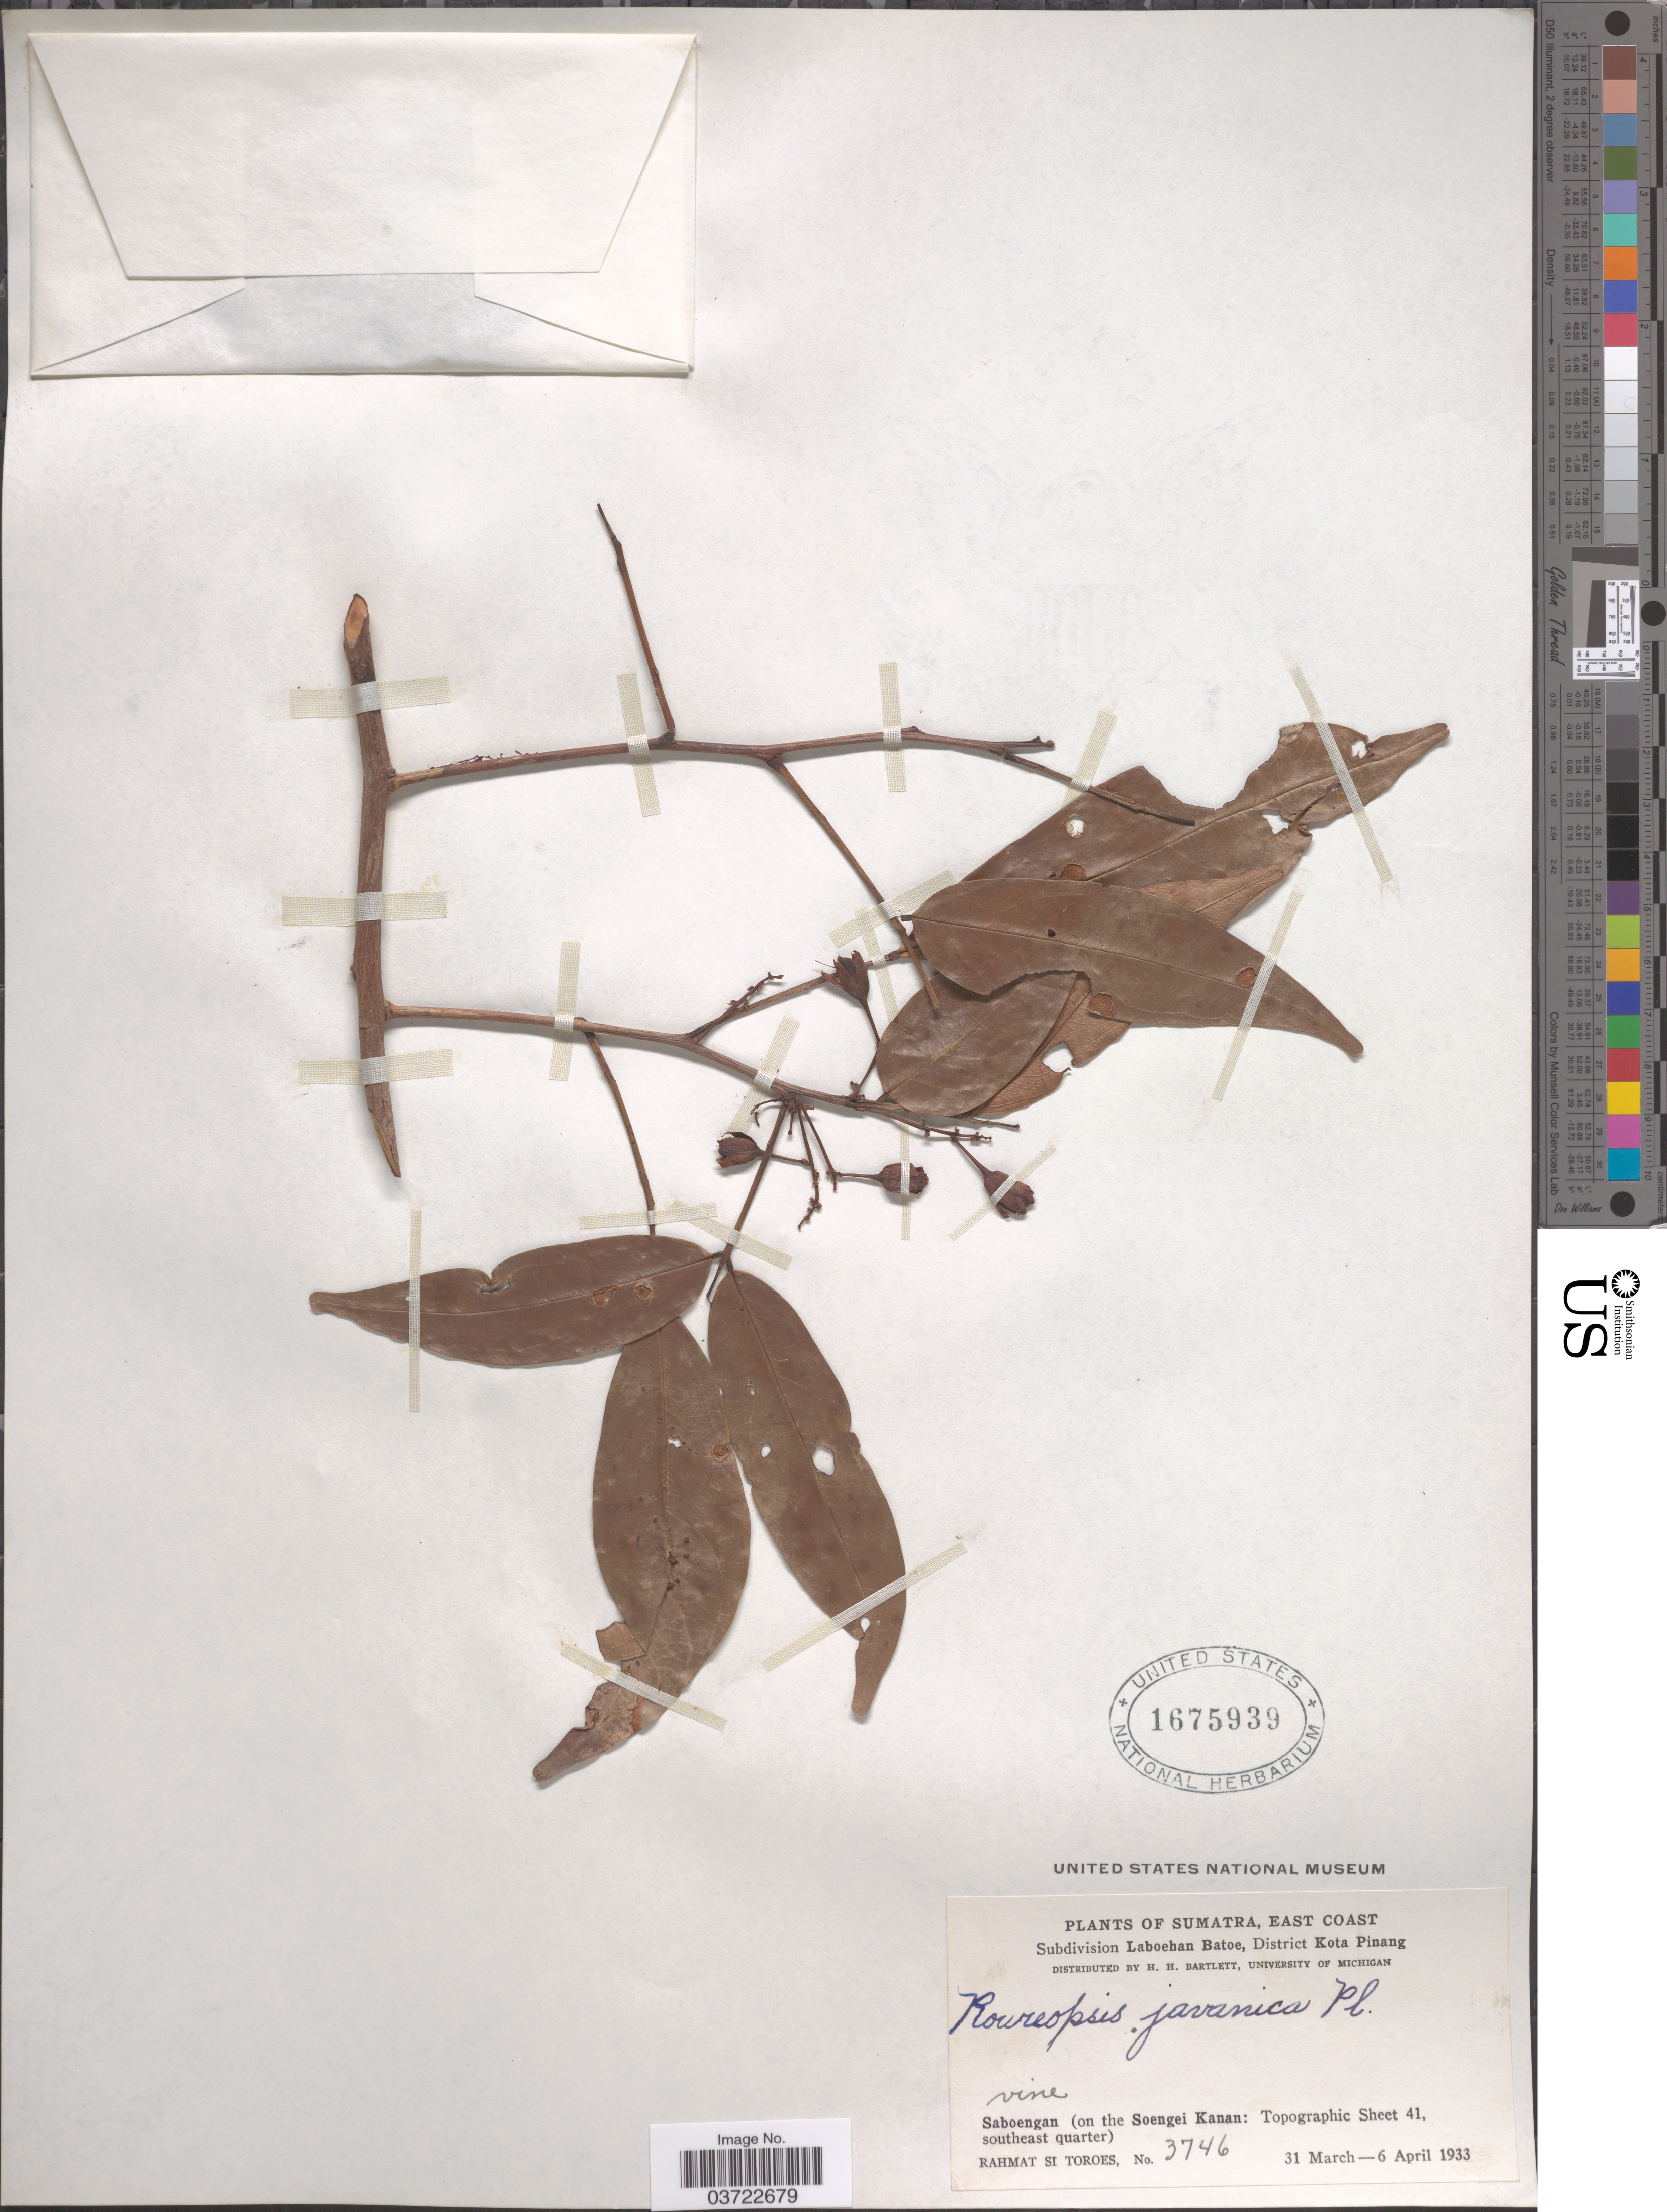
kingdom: Plantae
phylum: Tracheophyta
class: Magnoliopsida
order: Oxalidales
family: Connaraceae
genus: Rourea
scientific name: Rourea emarginata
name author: (Jack) Jongkind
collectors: Rahmat Si Boeea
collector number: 3746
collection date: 1933-03-31/1933-04-06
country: Indonesia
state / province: Sumatra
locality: East Coast. Subdivision Laboehan Batoe, District Kota Pinang. Saboengan (on the Soengei Kanan: Topographic Sheet 41, southeast quarter).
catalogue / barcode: US 1675939